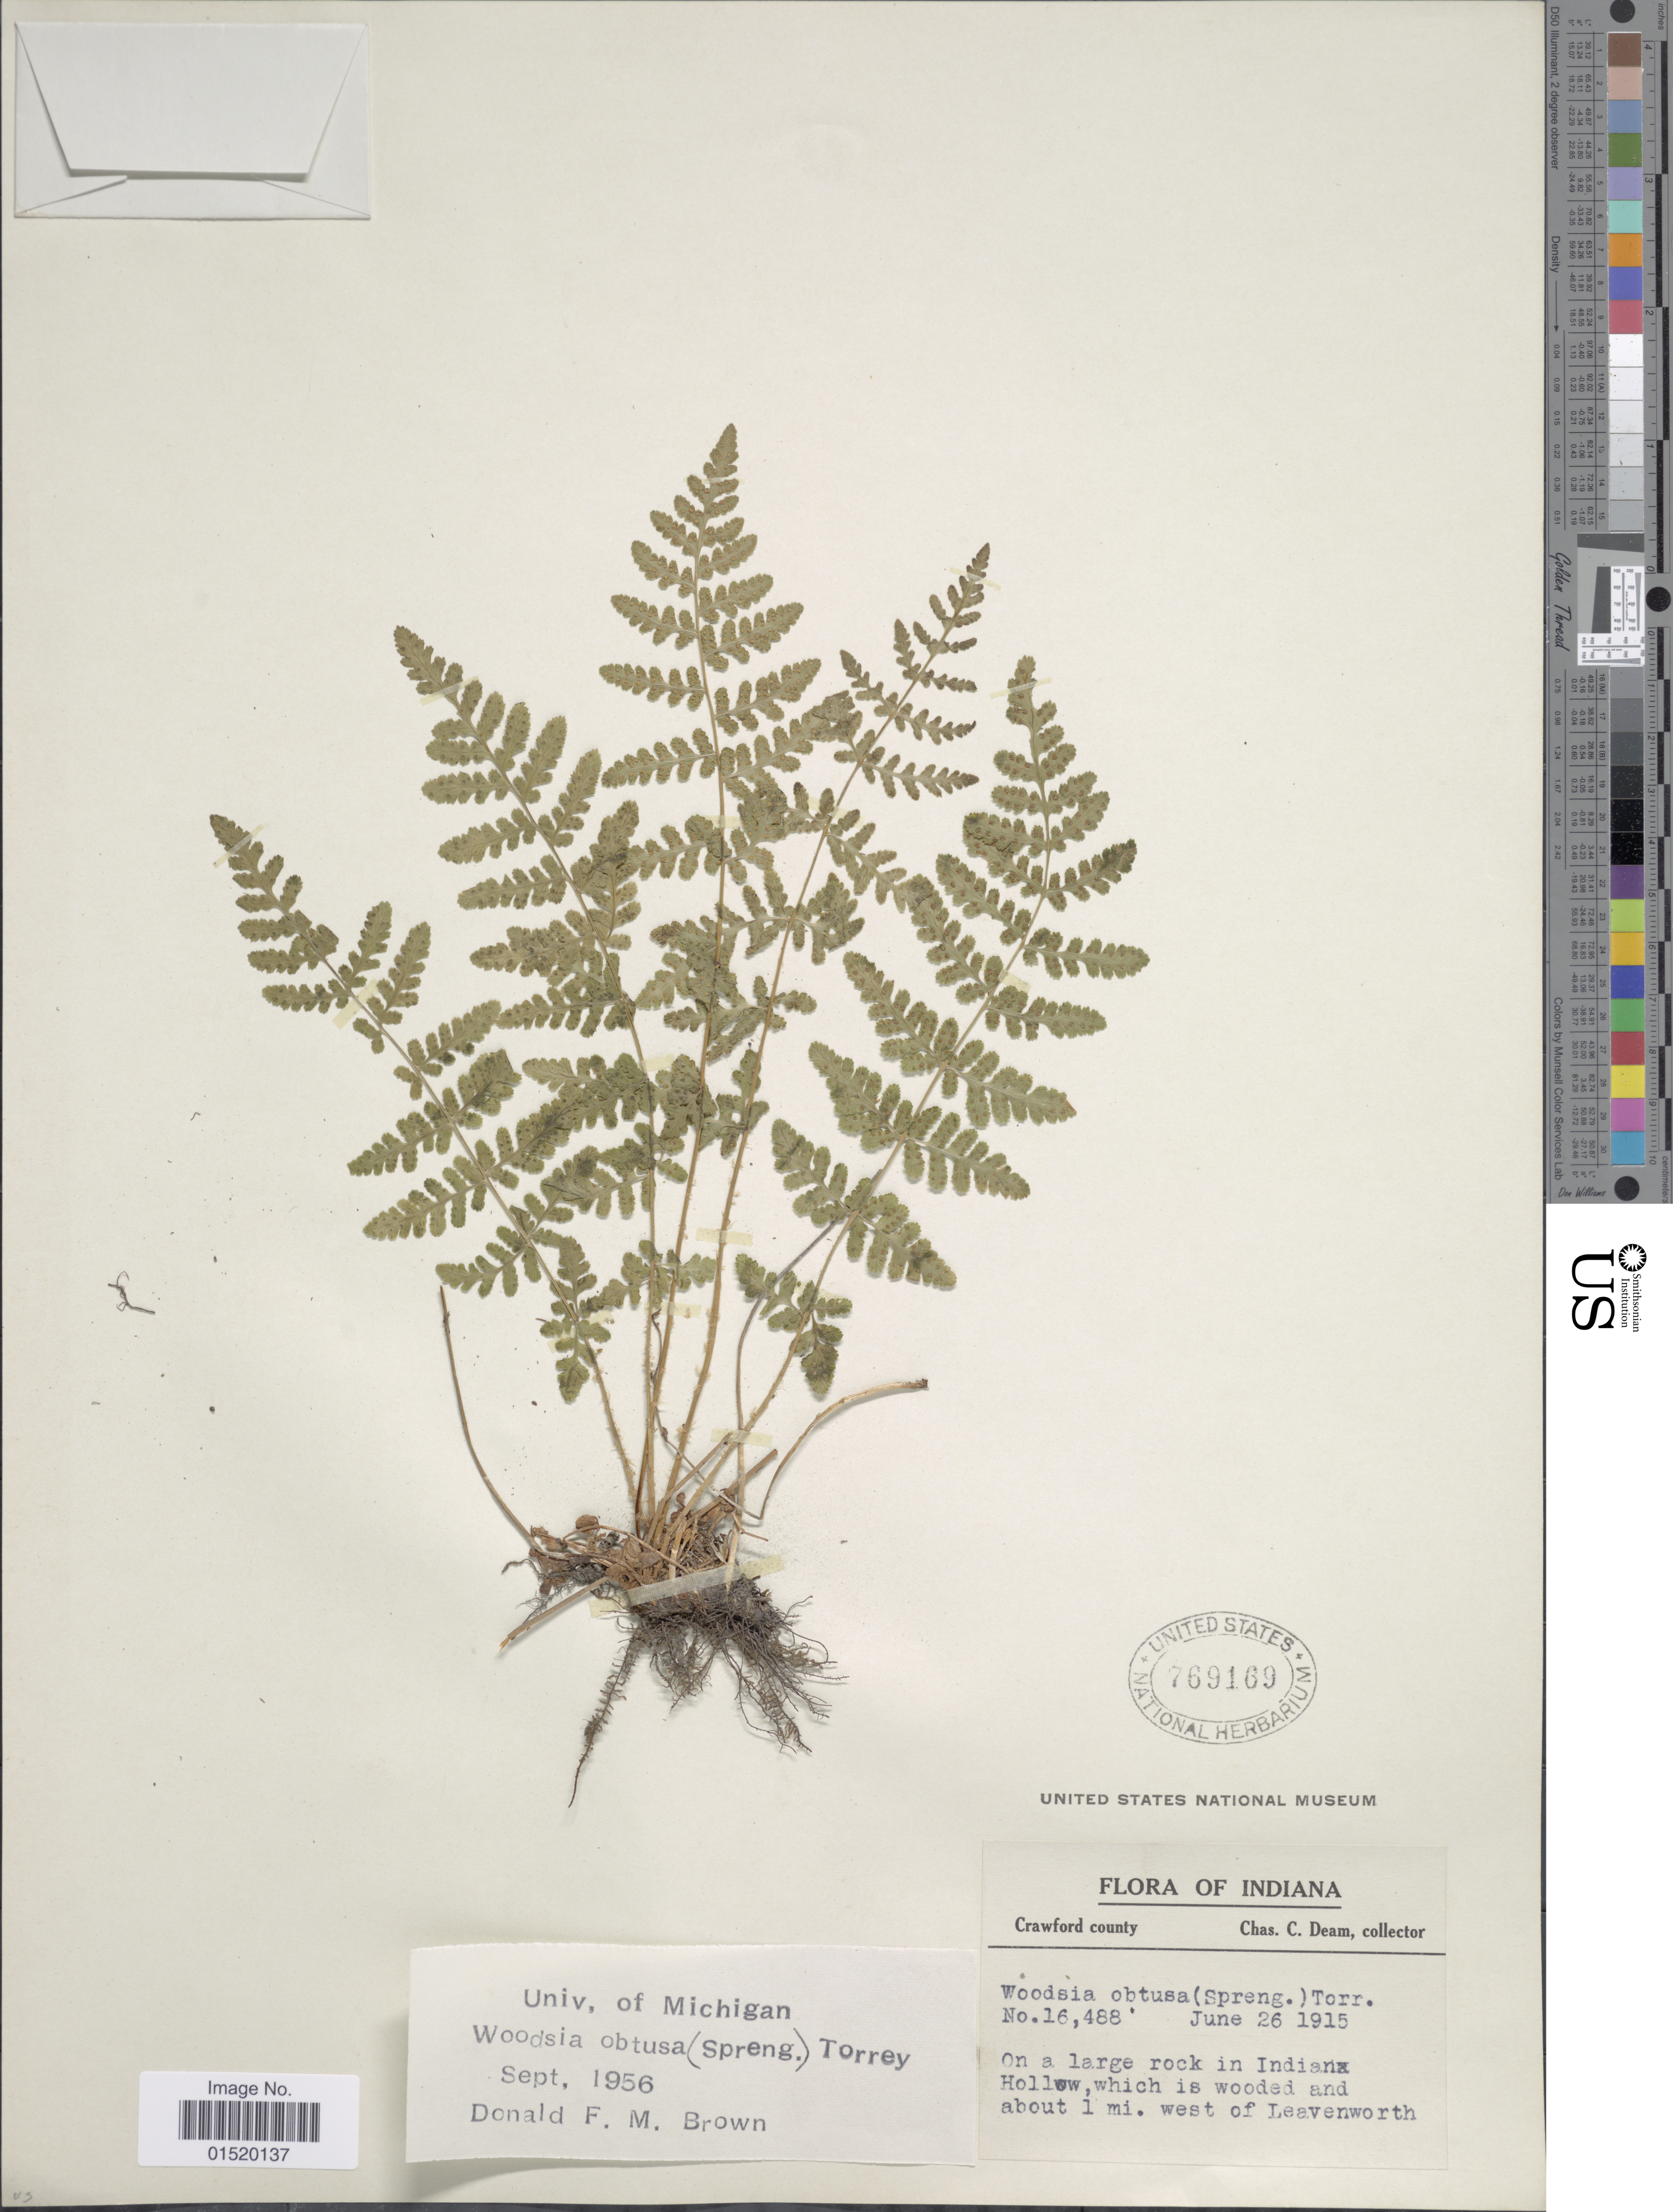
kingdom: Plantae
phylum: Tracheophyta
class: Polypodiopsida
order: Polypodiales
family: Woodsiaceae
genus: Woodsia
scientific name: Woodsia obtusa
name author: (Spreng.) Torr.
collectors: C. C. Deam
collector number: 16488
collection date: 1915-06-26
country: United States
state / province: Indiana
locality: On a large rock in Indiana Hollow, which is wooded and about 1 mi. west of Leavenworth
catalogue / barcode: US 769169